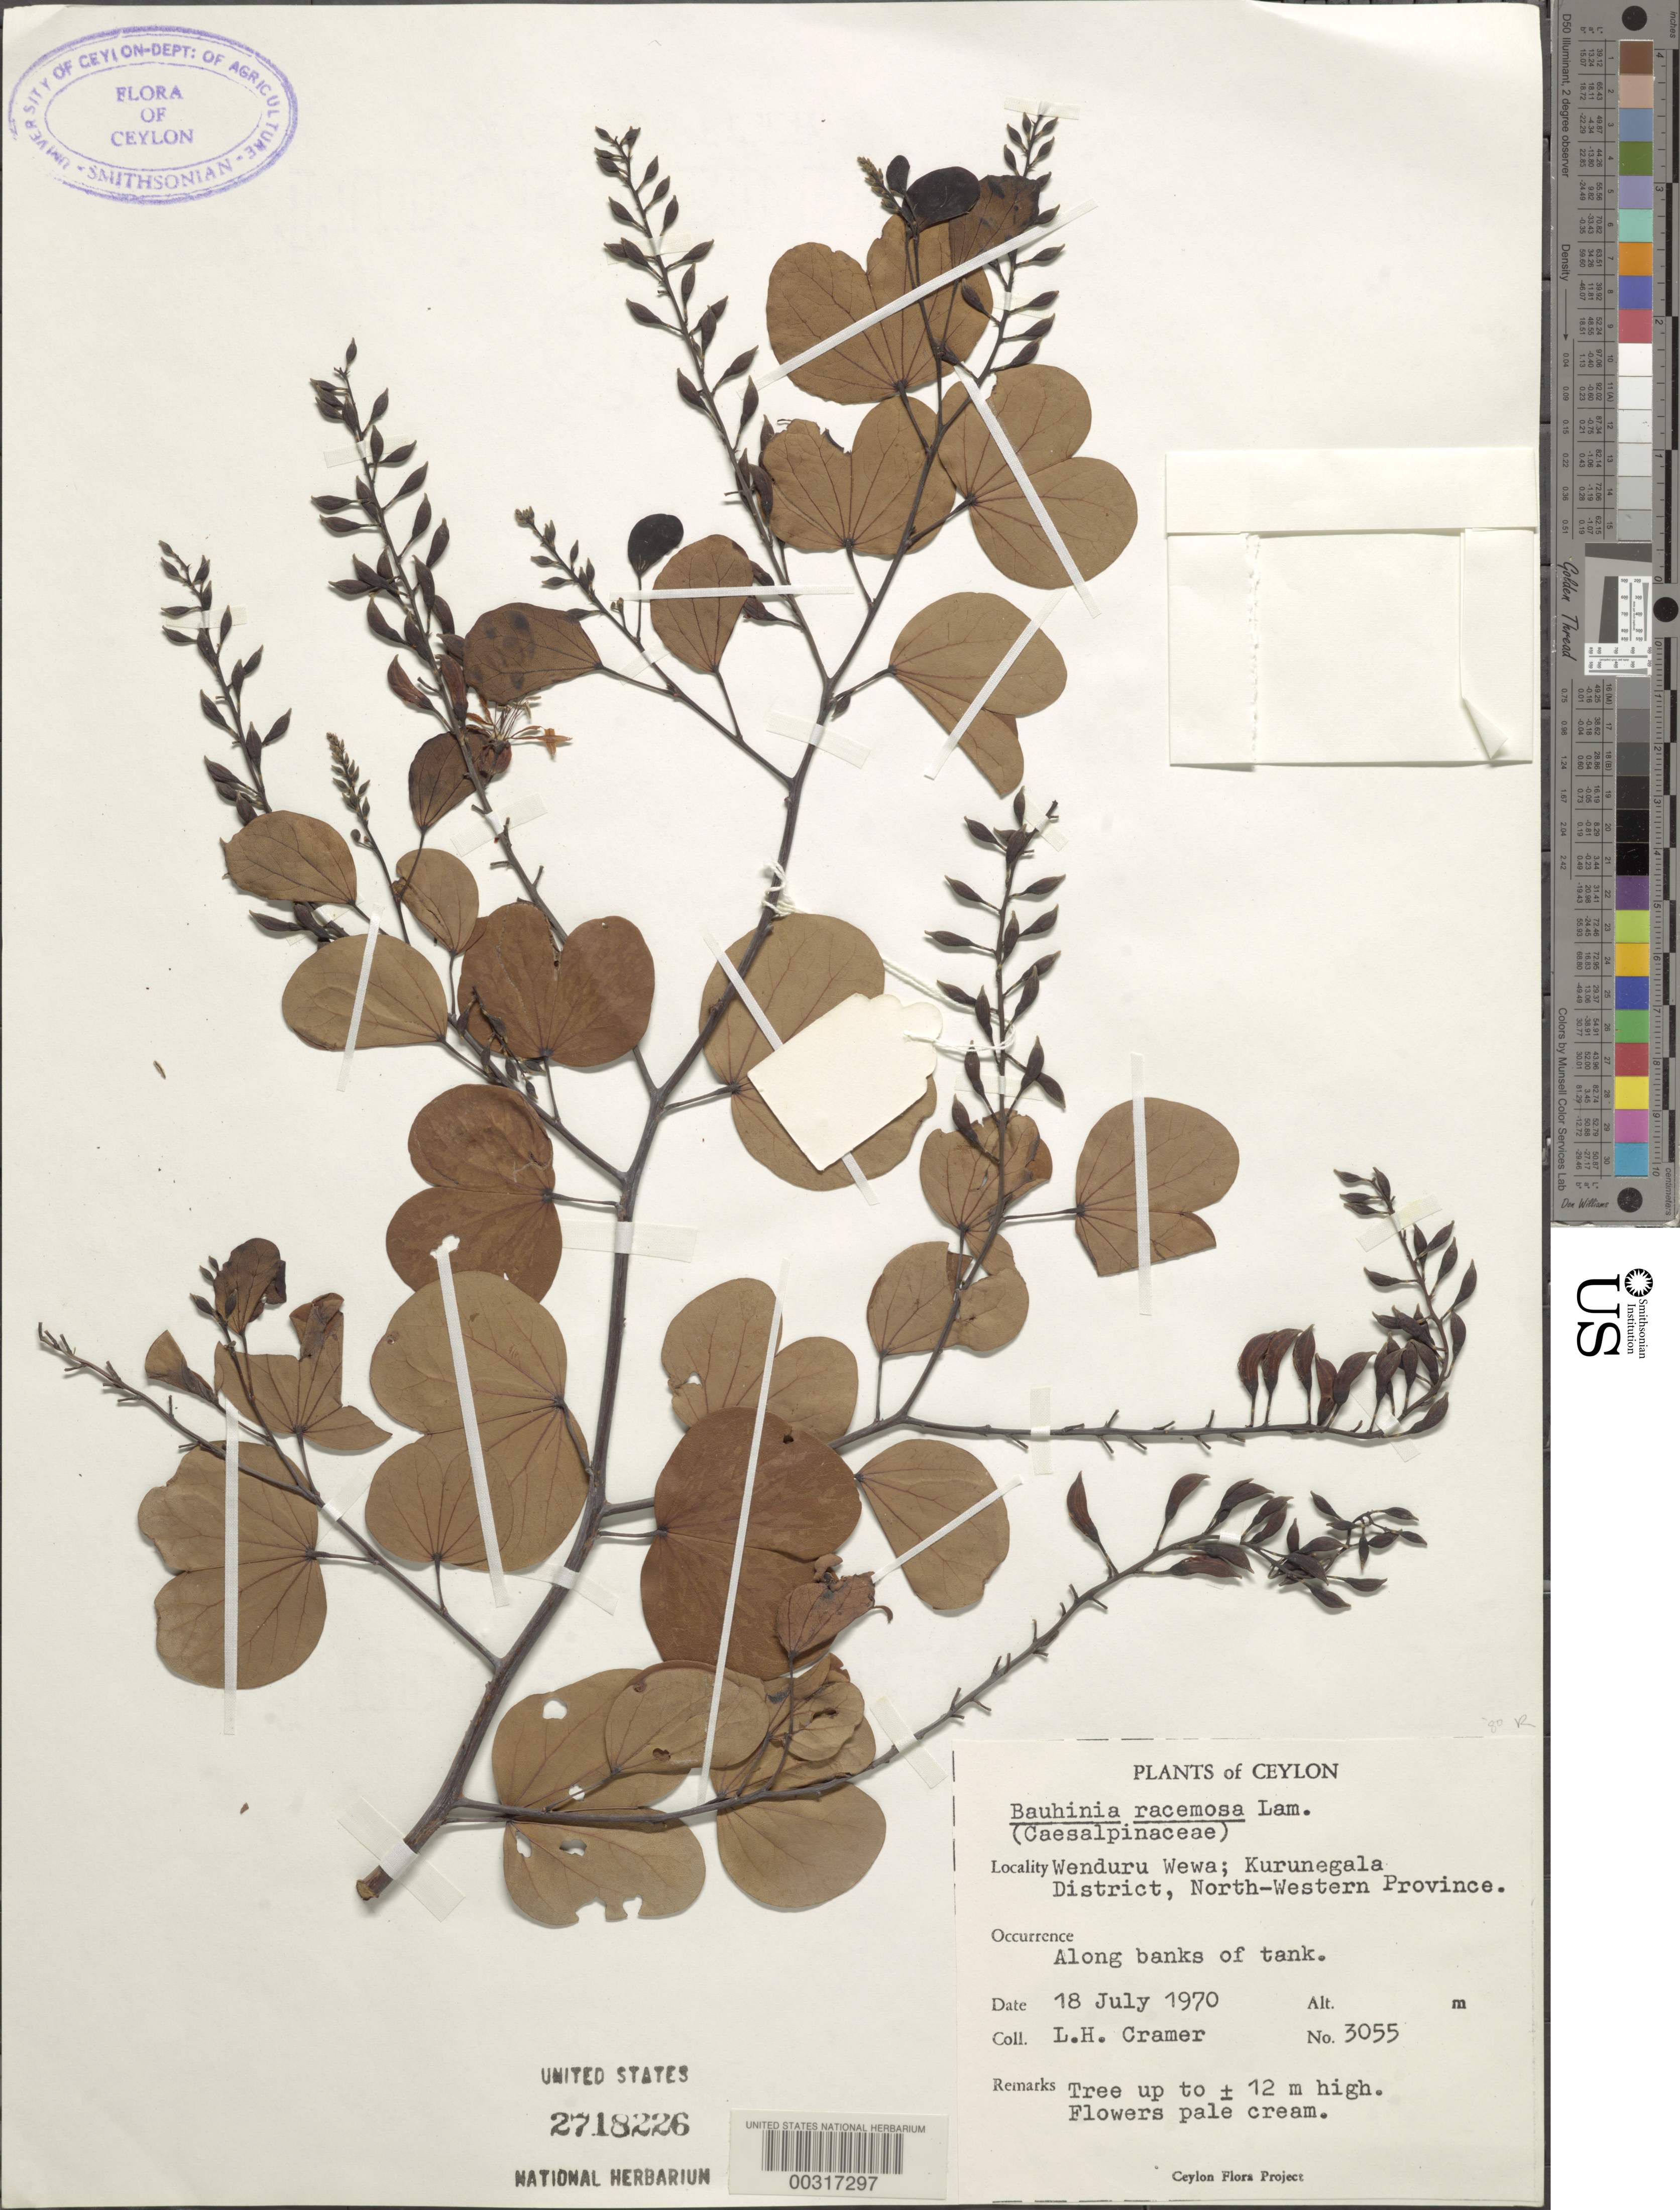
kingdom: Plantae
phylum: Tracheophyta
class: Magnoliopsida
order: Fabales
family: Fabaceae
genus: Bauhinia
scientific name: Bauhinia racemosa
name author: Lam.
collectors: L. H. Cramer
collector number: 3055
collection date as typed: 18 Jul 1970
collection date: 1970-07-18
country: Sri Lanka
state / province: North Western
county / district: Kurunegala Dist.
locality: Wenduru wewa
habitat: Along banks of tank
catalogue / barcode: US 2718226